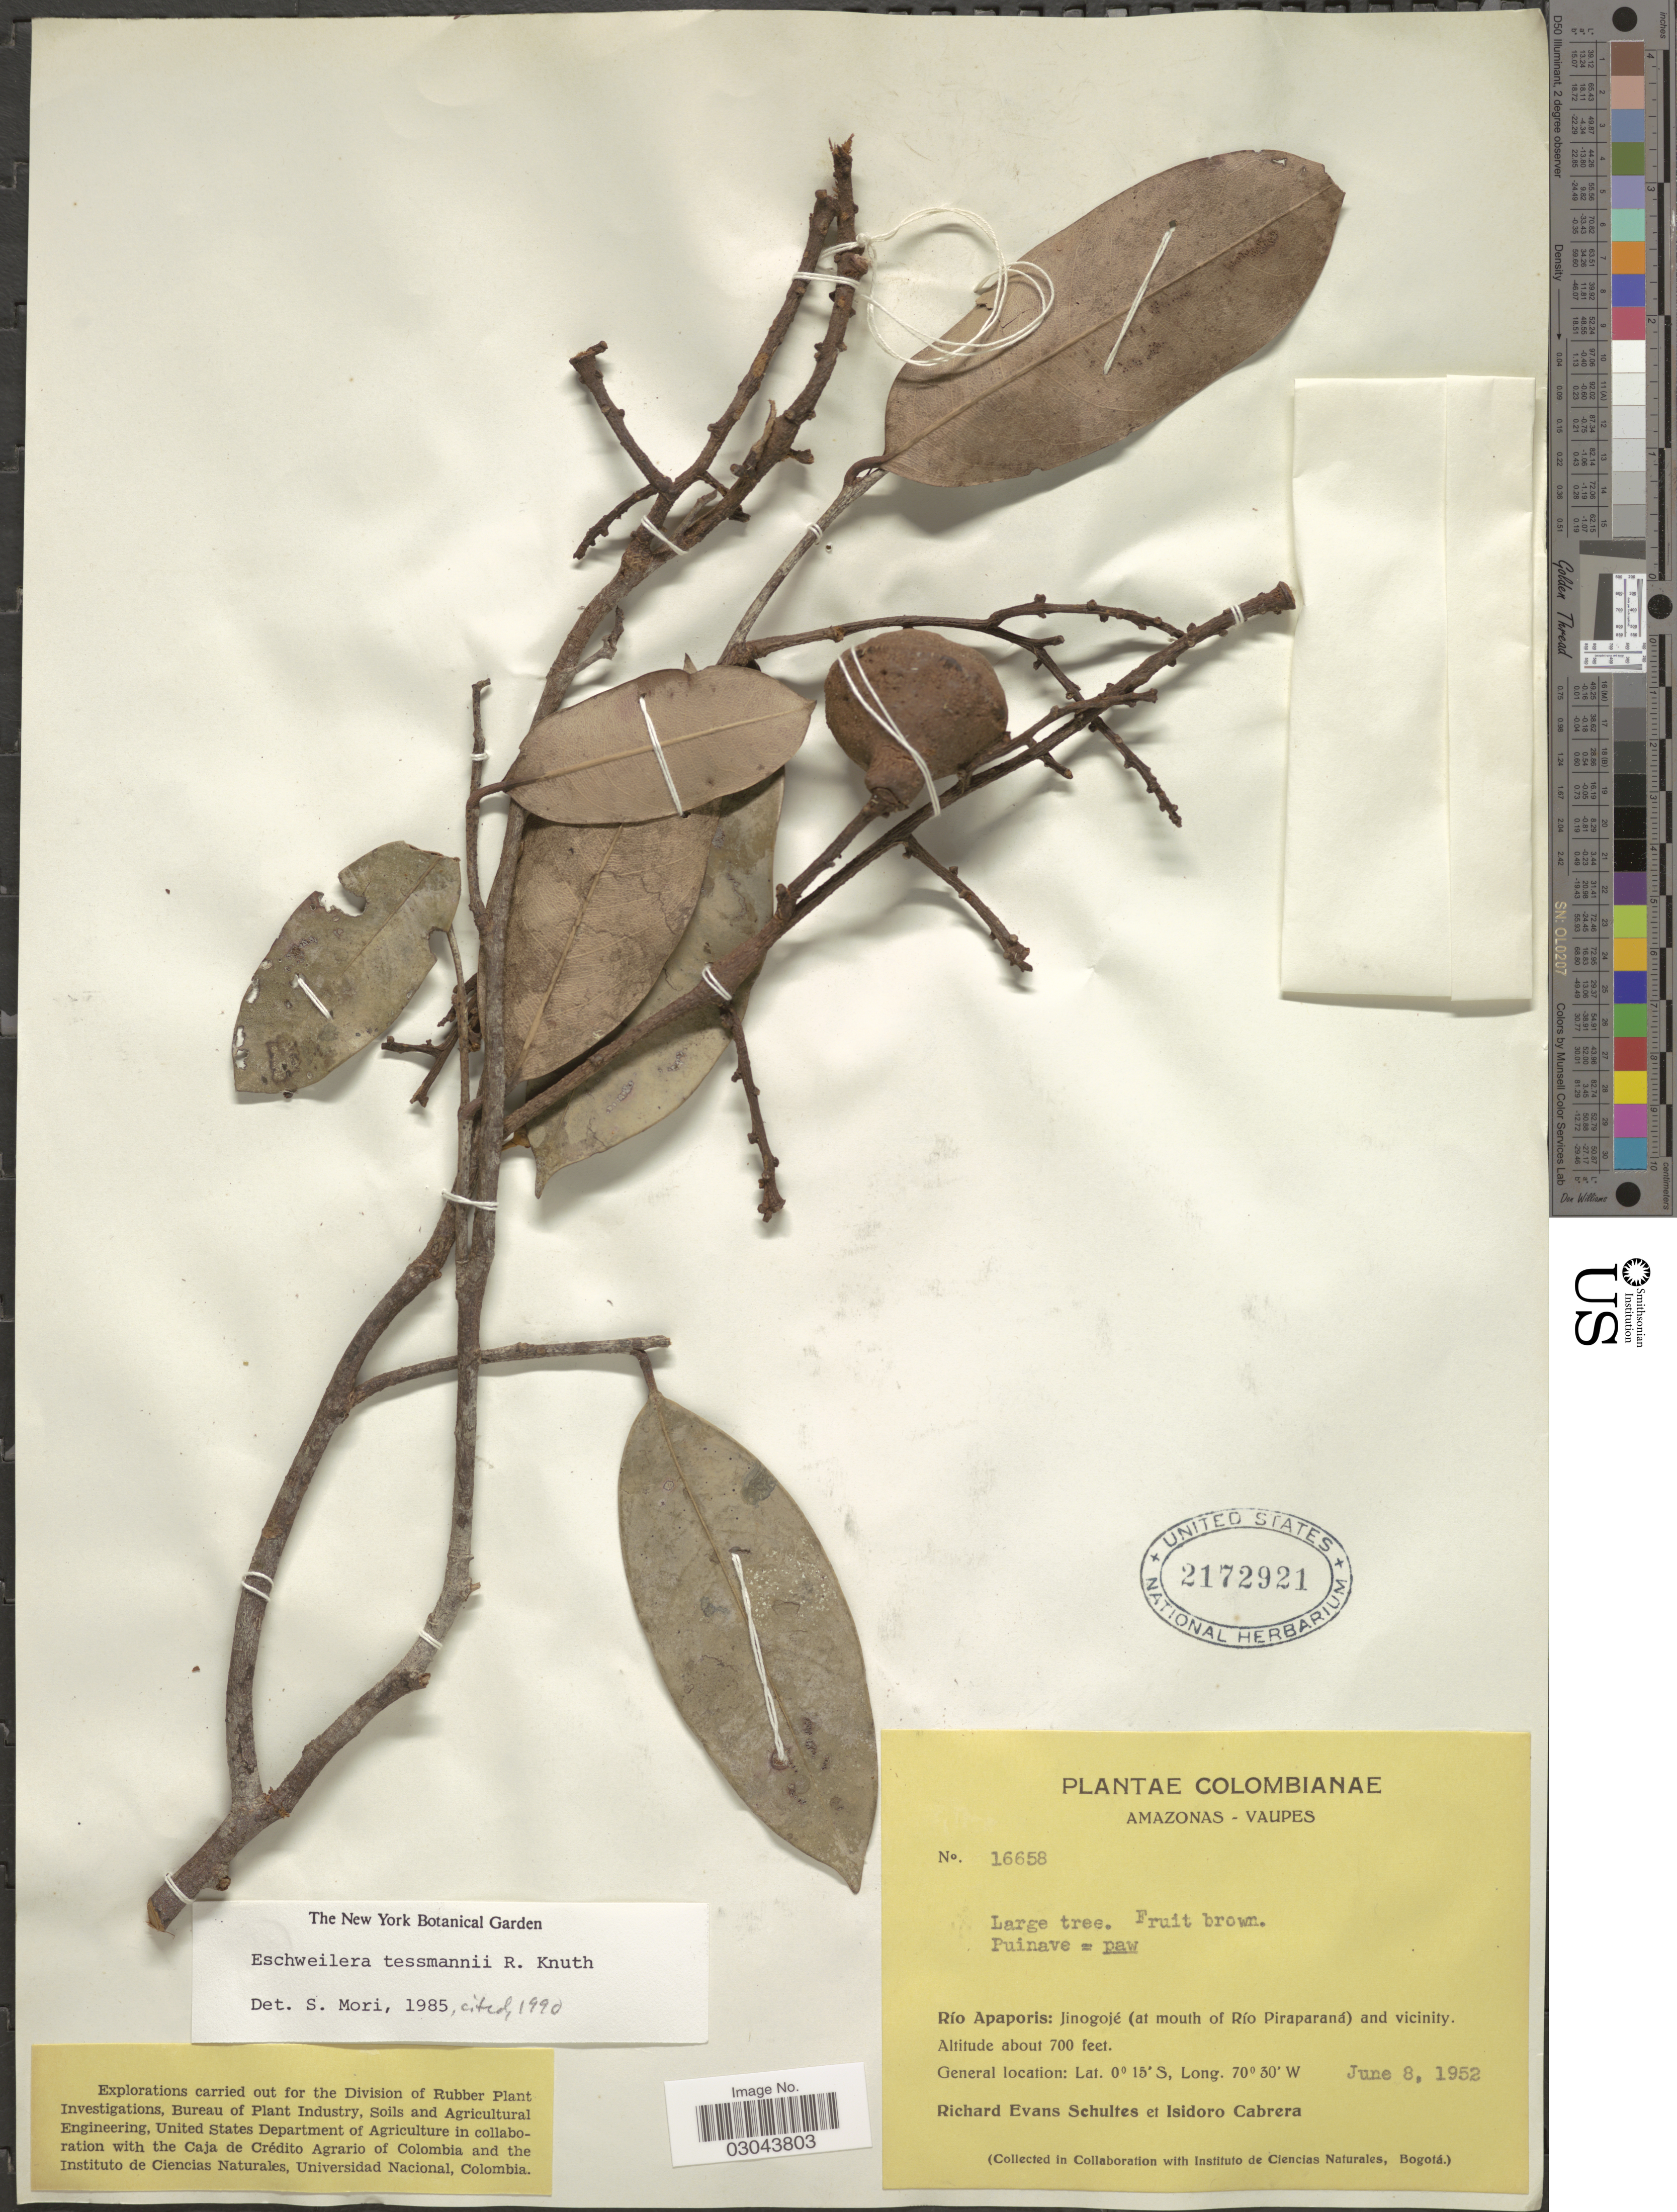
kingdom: Plantae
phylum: Tracheophyta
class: Magnoliopsida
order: Ericales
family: Lecythidaceae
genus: Eschweilera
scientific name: Eschweilera tessmannii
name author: R. Knuth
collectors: R. E. Schultes & I. Cabrera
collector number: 16658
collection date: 1952-06-08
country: Colombia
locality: Amazonas - Vaupes. Río Apaporis: Jinogojé (at mouth of Río Piraparaná) and vicinity.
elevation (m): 213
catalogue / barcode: US 2172921